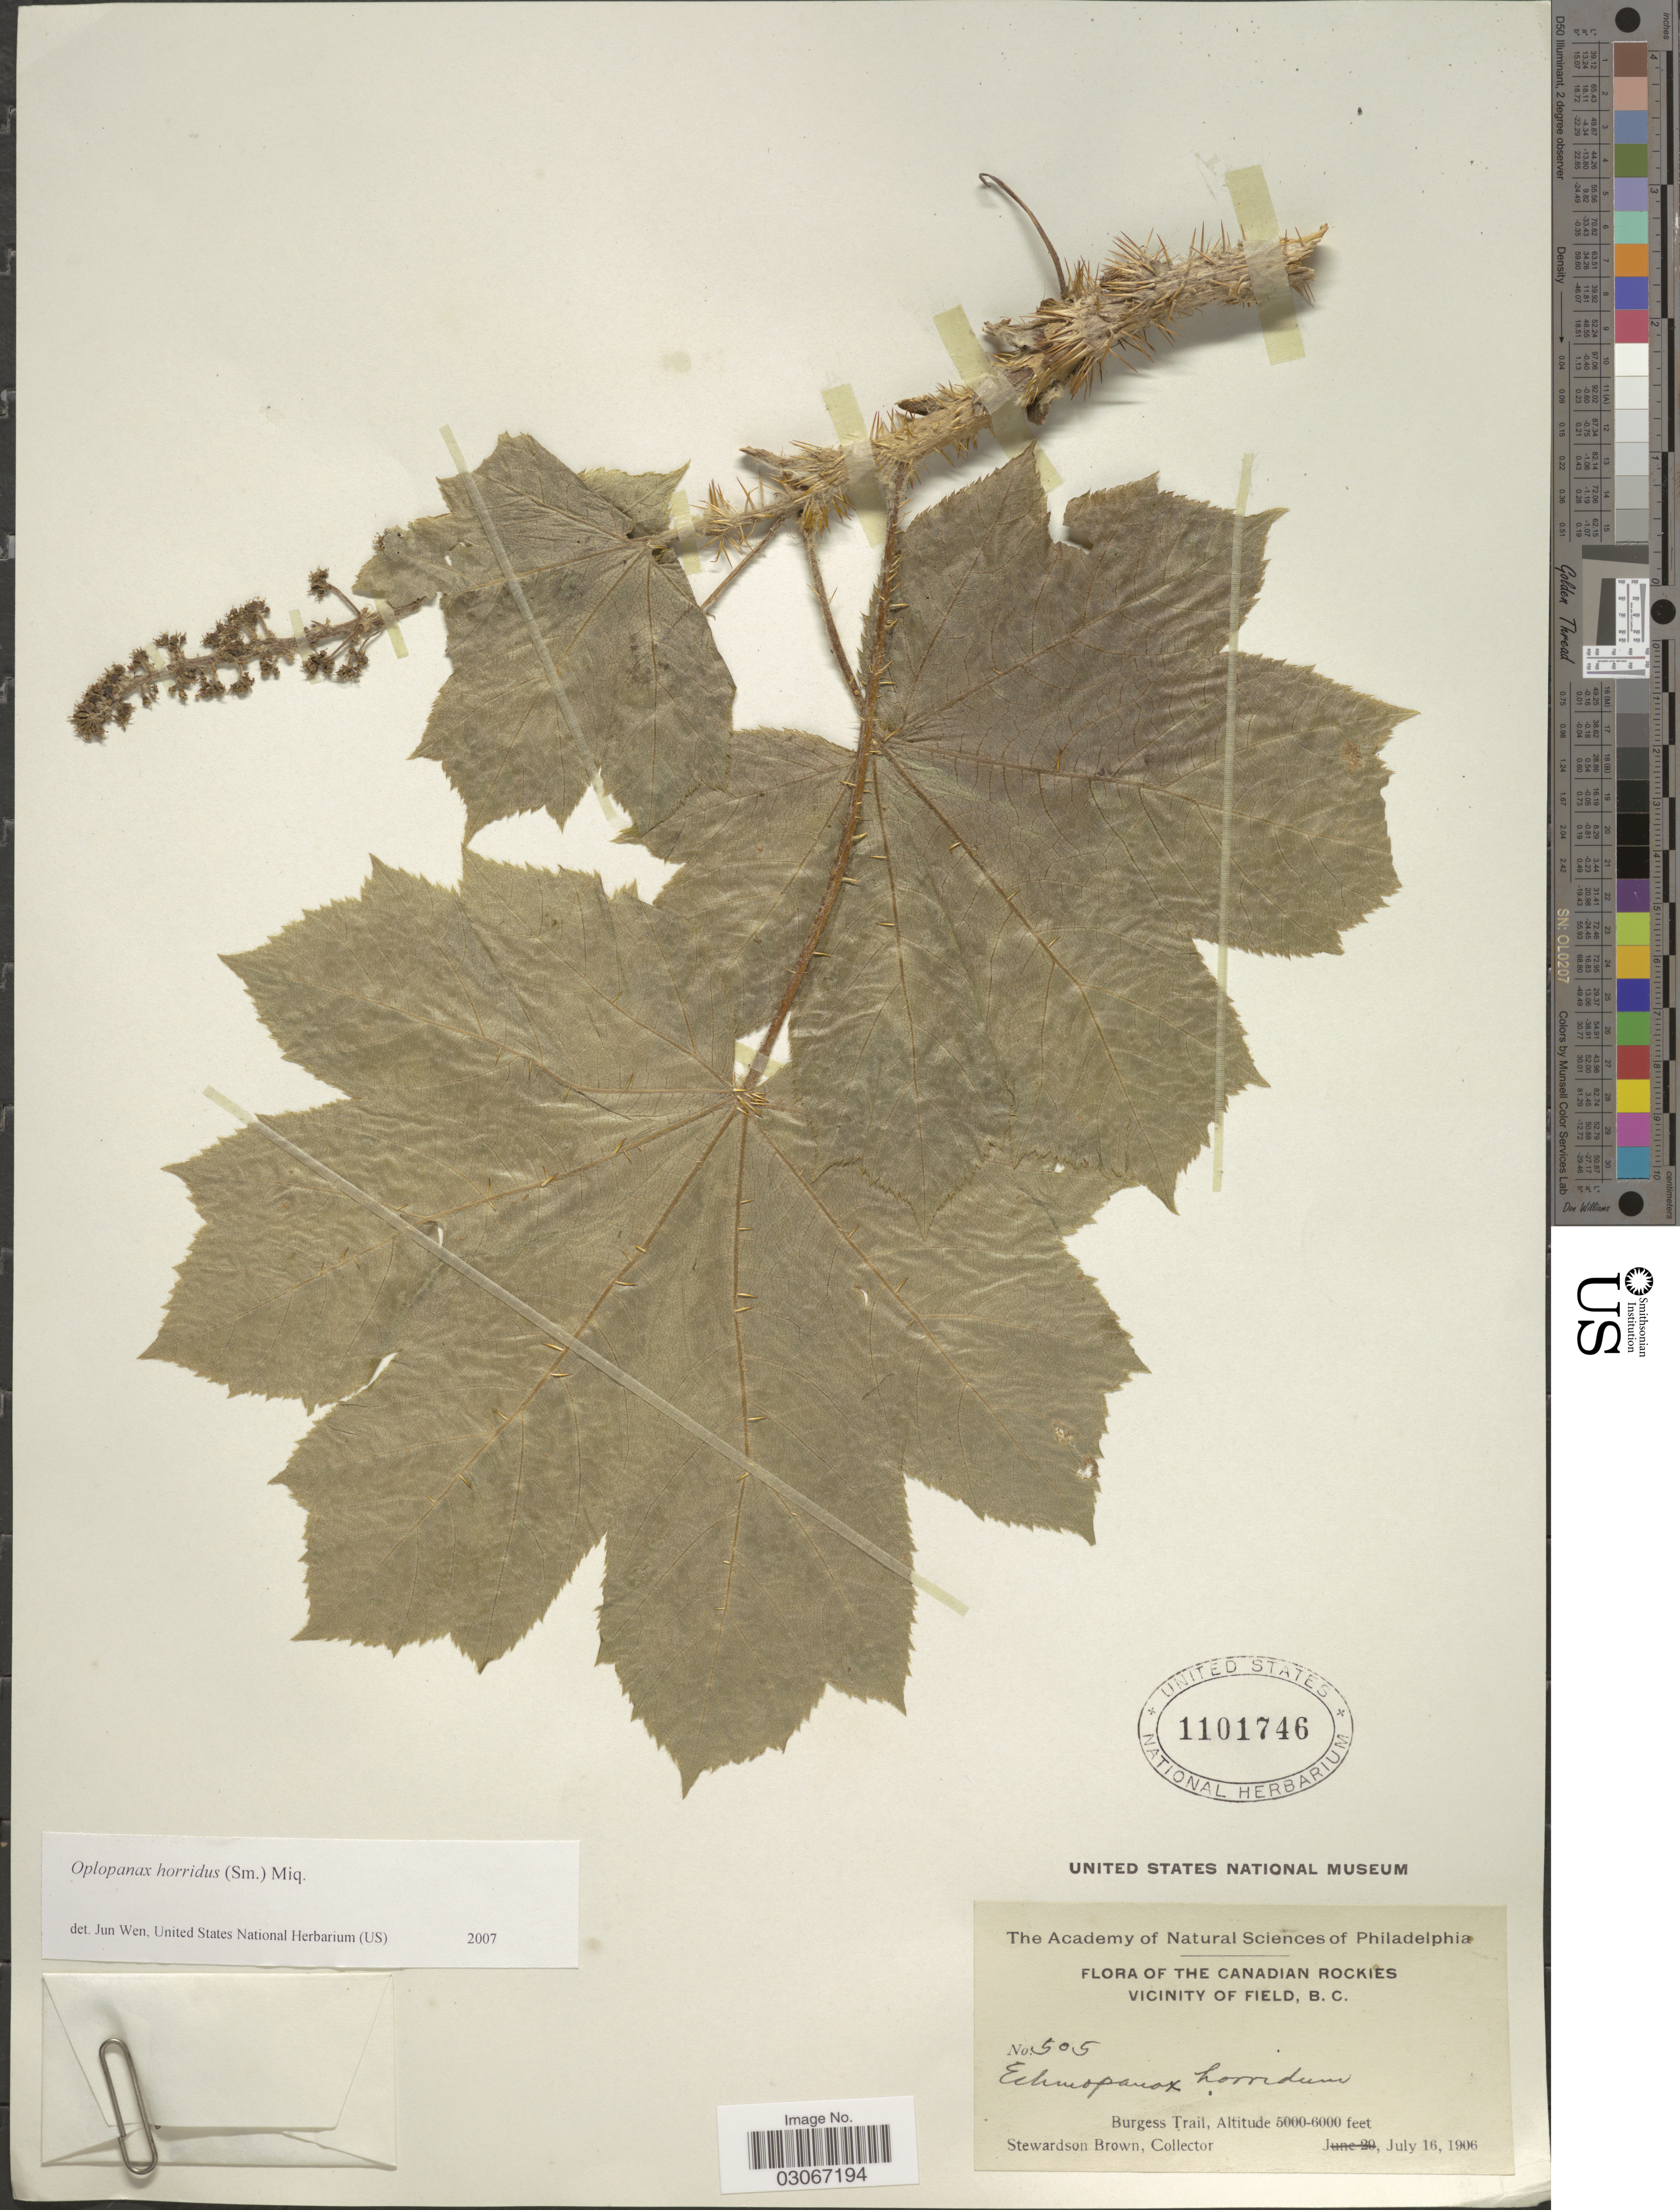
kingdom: Plantae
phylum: Tracheophyta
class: Magnoliopsida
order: Apiales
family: Apiaceae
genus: Opopanax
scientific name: Opopanax horridus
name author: Miq. ex Dippel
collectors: S. Brown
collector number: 505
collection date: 1906-07-16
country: Canada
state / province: British Columbia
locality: Canadian Rockies. Vicinity of Field, B.C. Burgess Trail.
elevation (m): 1524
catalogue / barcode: US 1101746